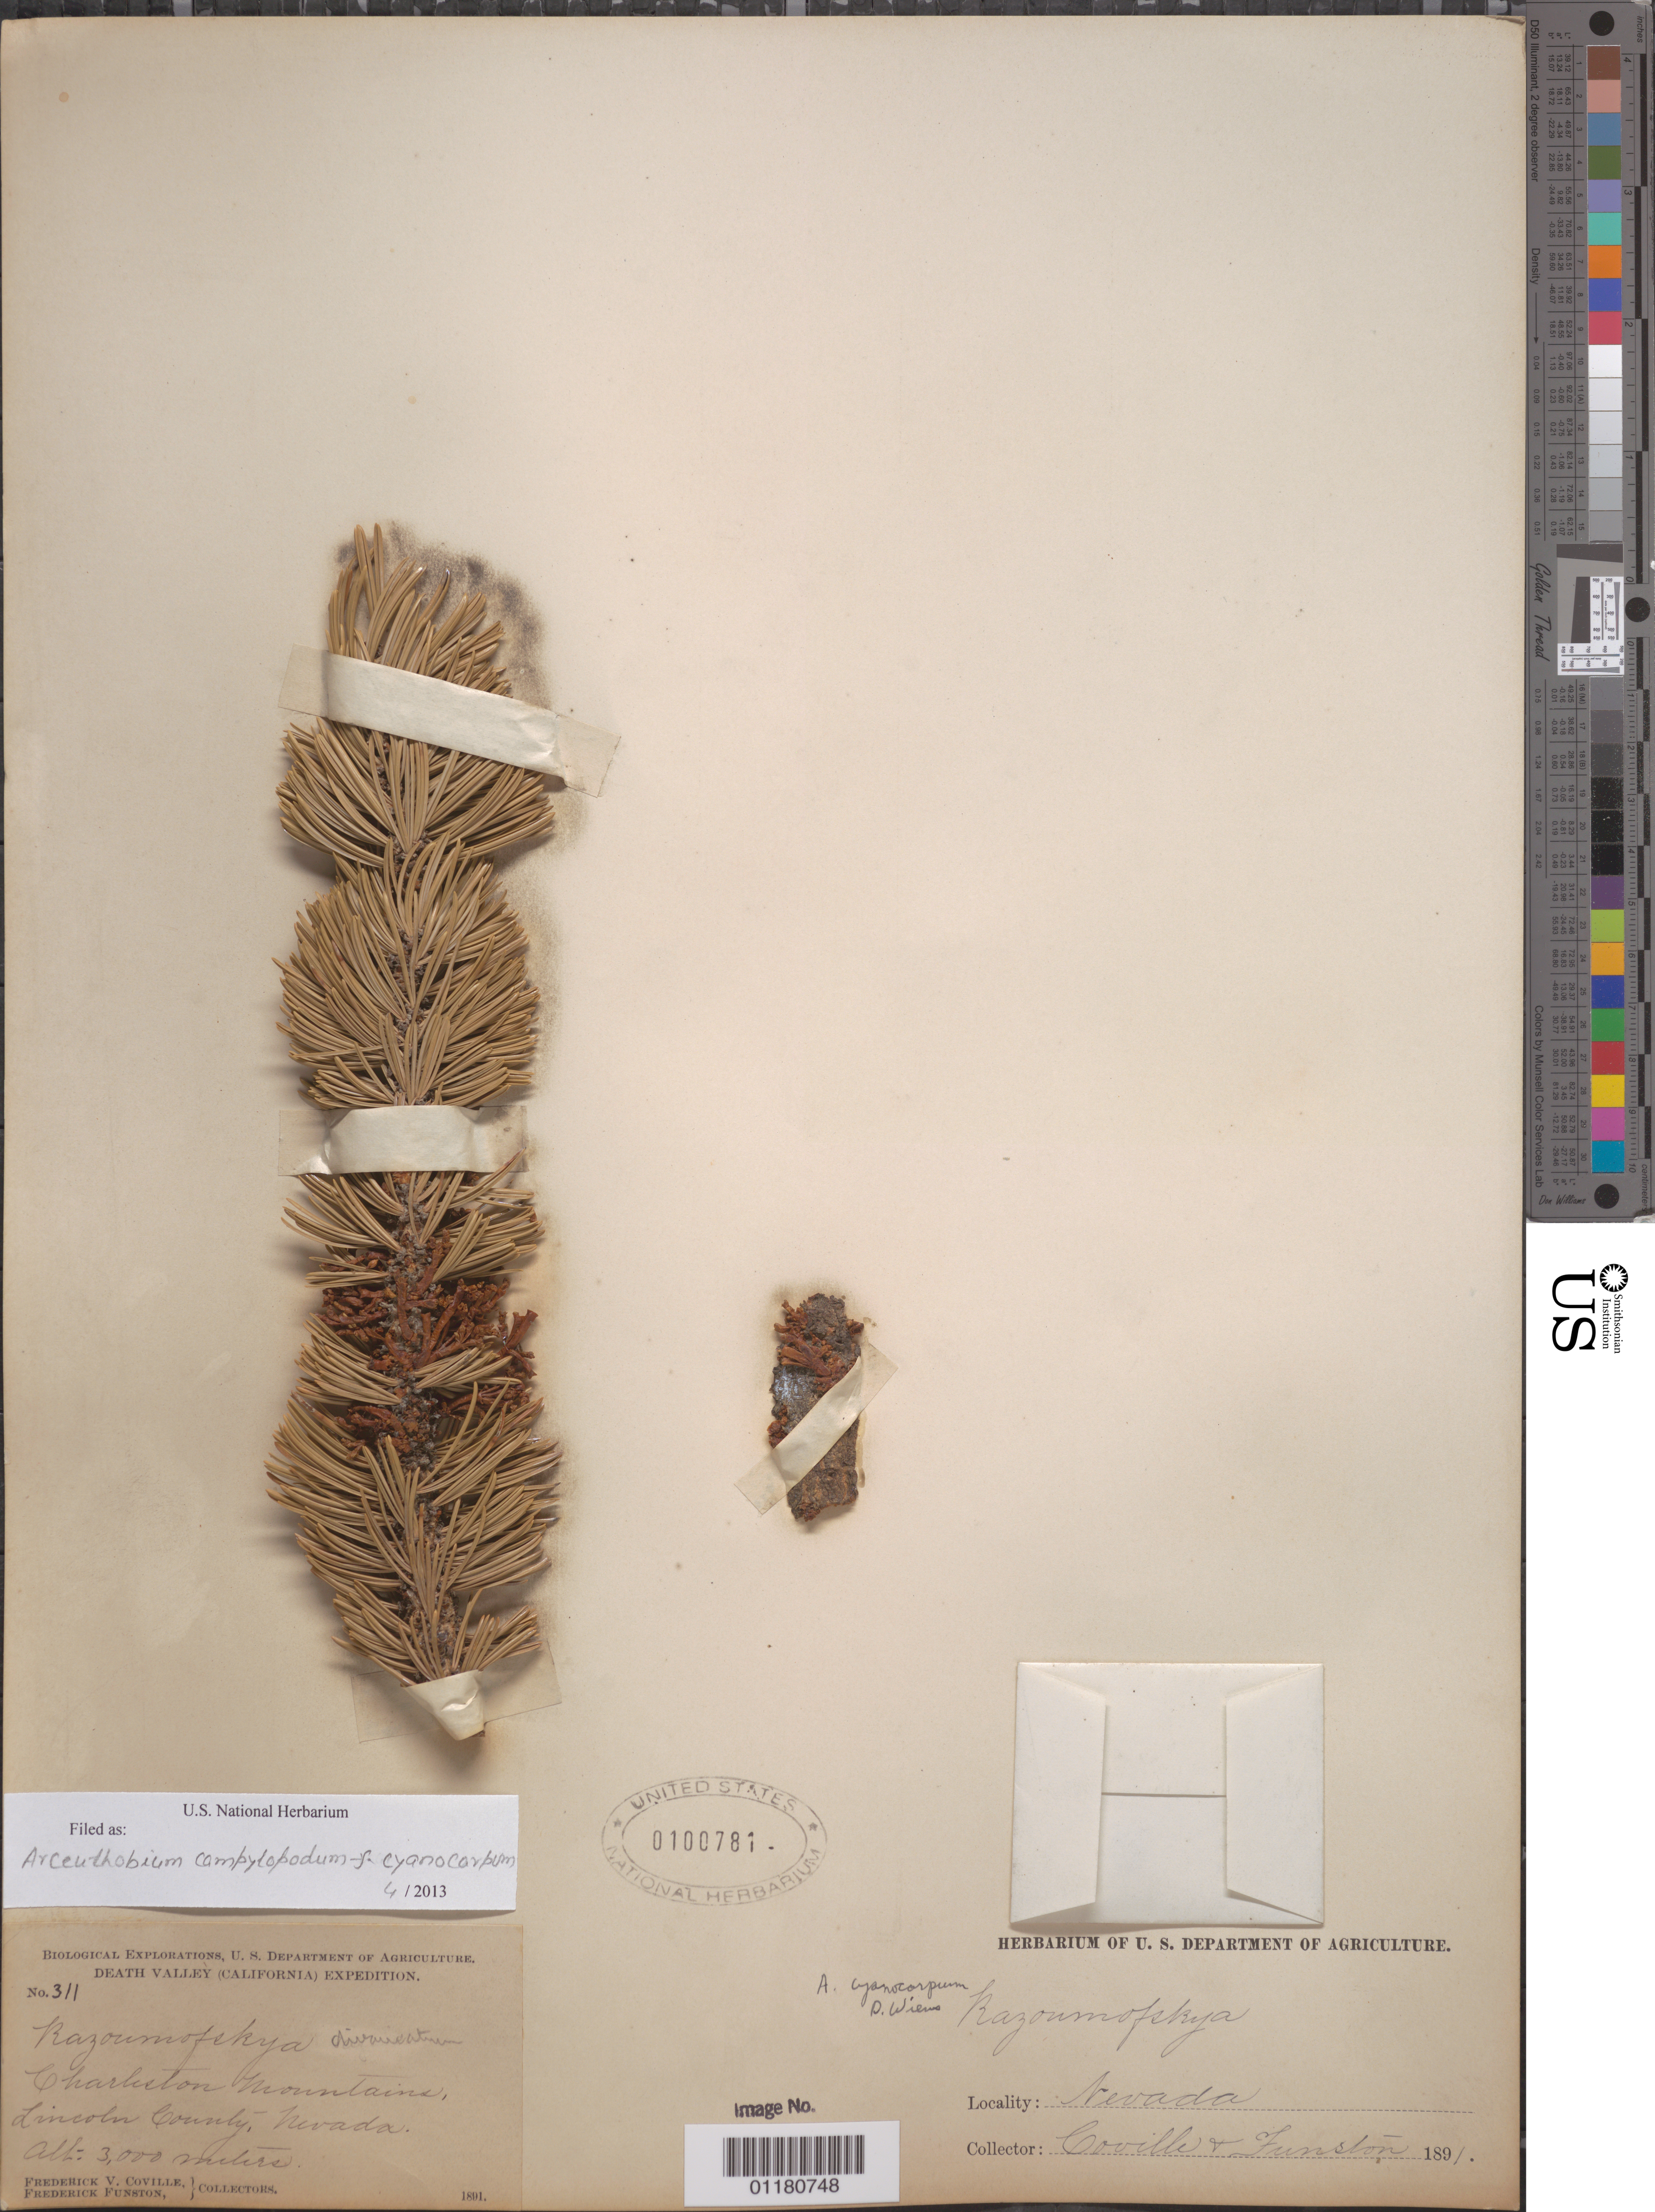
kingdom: Plantae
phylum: Tracheophyta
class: Magnoliopsida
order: Santalales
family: Viscaceae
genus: Arceuthobium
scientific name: Arceuthobium campylopodum f. cyanocarpum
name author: (A. Nelson) L.S. Gill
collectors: F. V. Coville & F. Funston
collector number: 311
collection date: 1891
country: United States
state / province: Nevada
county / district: Lincoln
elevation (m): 1200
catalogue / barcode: US 100781